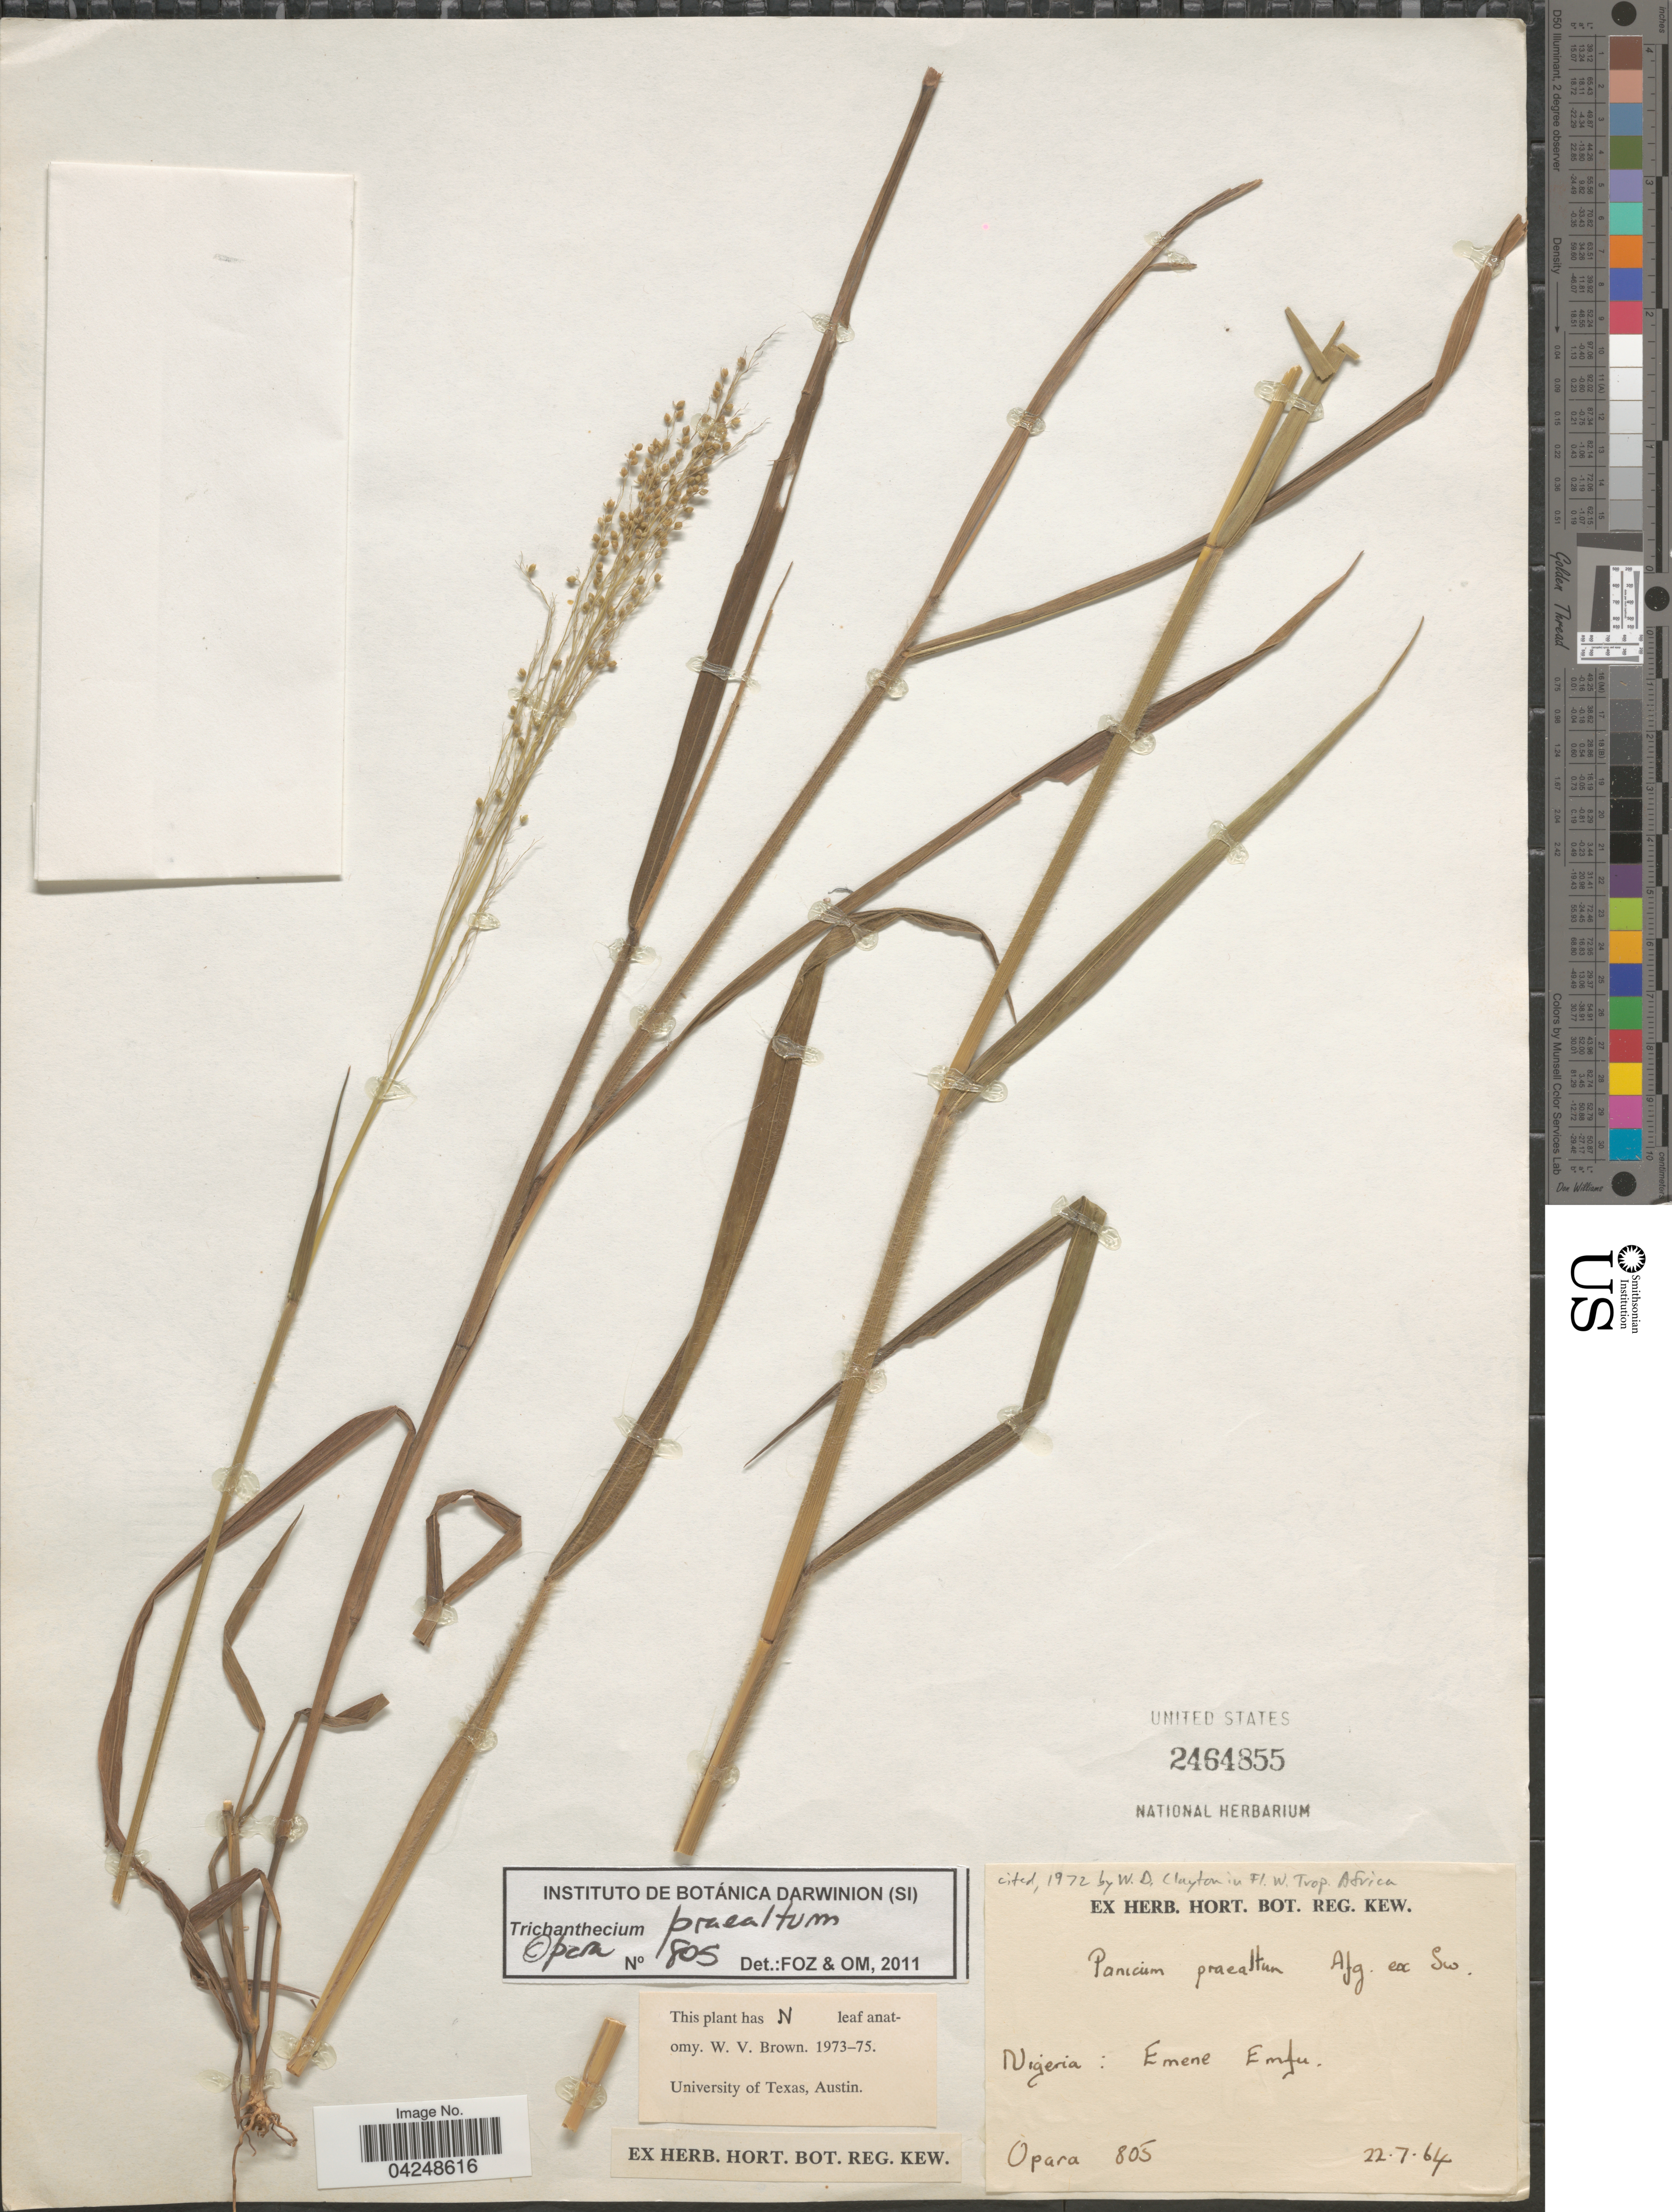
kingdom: Plantae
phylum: Tracheophyta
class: Liliopsida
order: Poales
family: Poaceae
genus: Trichanthecium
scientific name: Trichanthecium praealtum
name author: (Sw.) Zuloaga & Morrone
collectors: Opara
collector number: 805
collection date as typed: Transcribed d/m/y: 22/7/64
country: Nigeria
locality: Emene Emfu.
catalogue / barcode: US 2464855